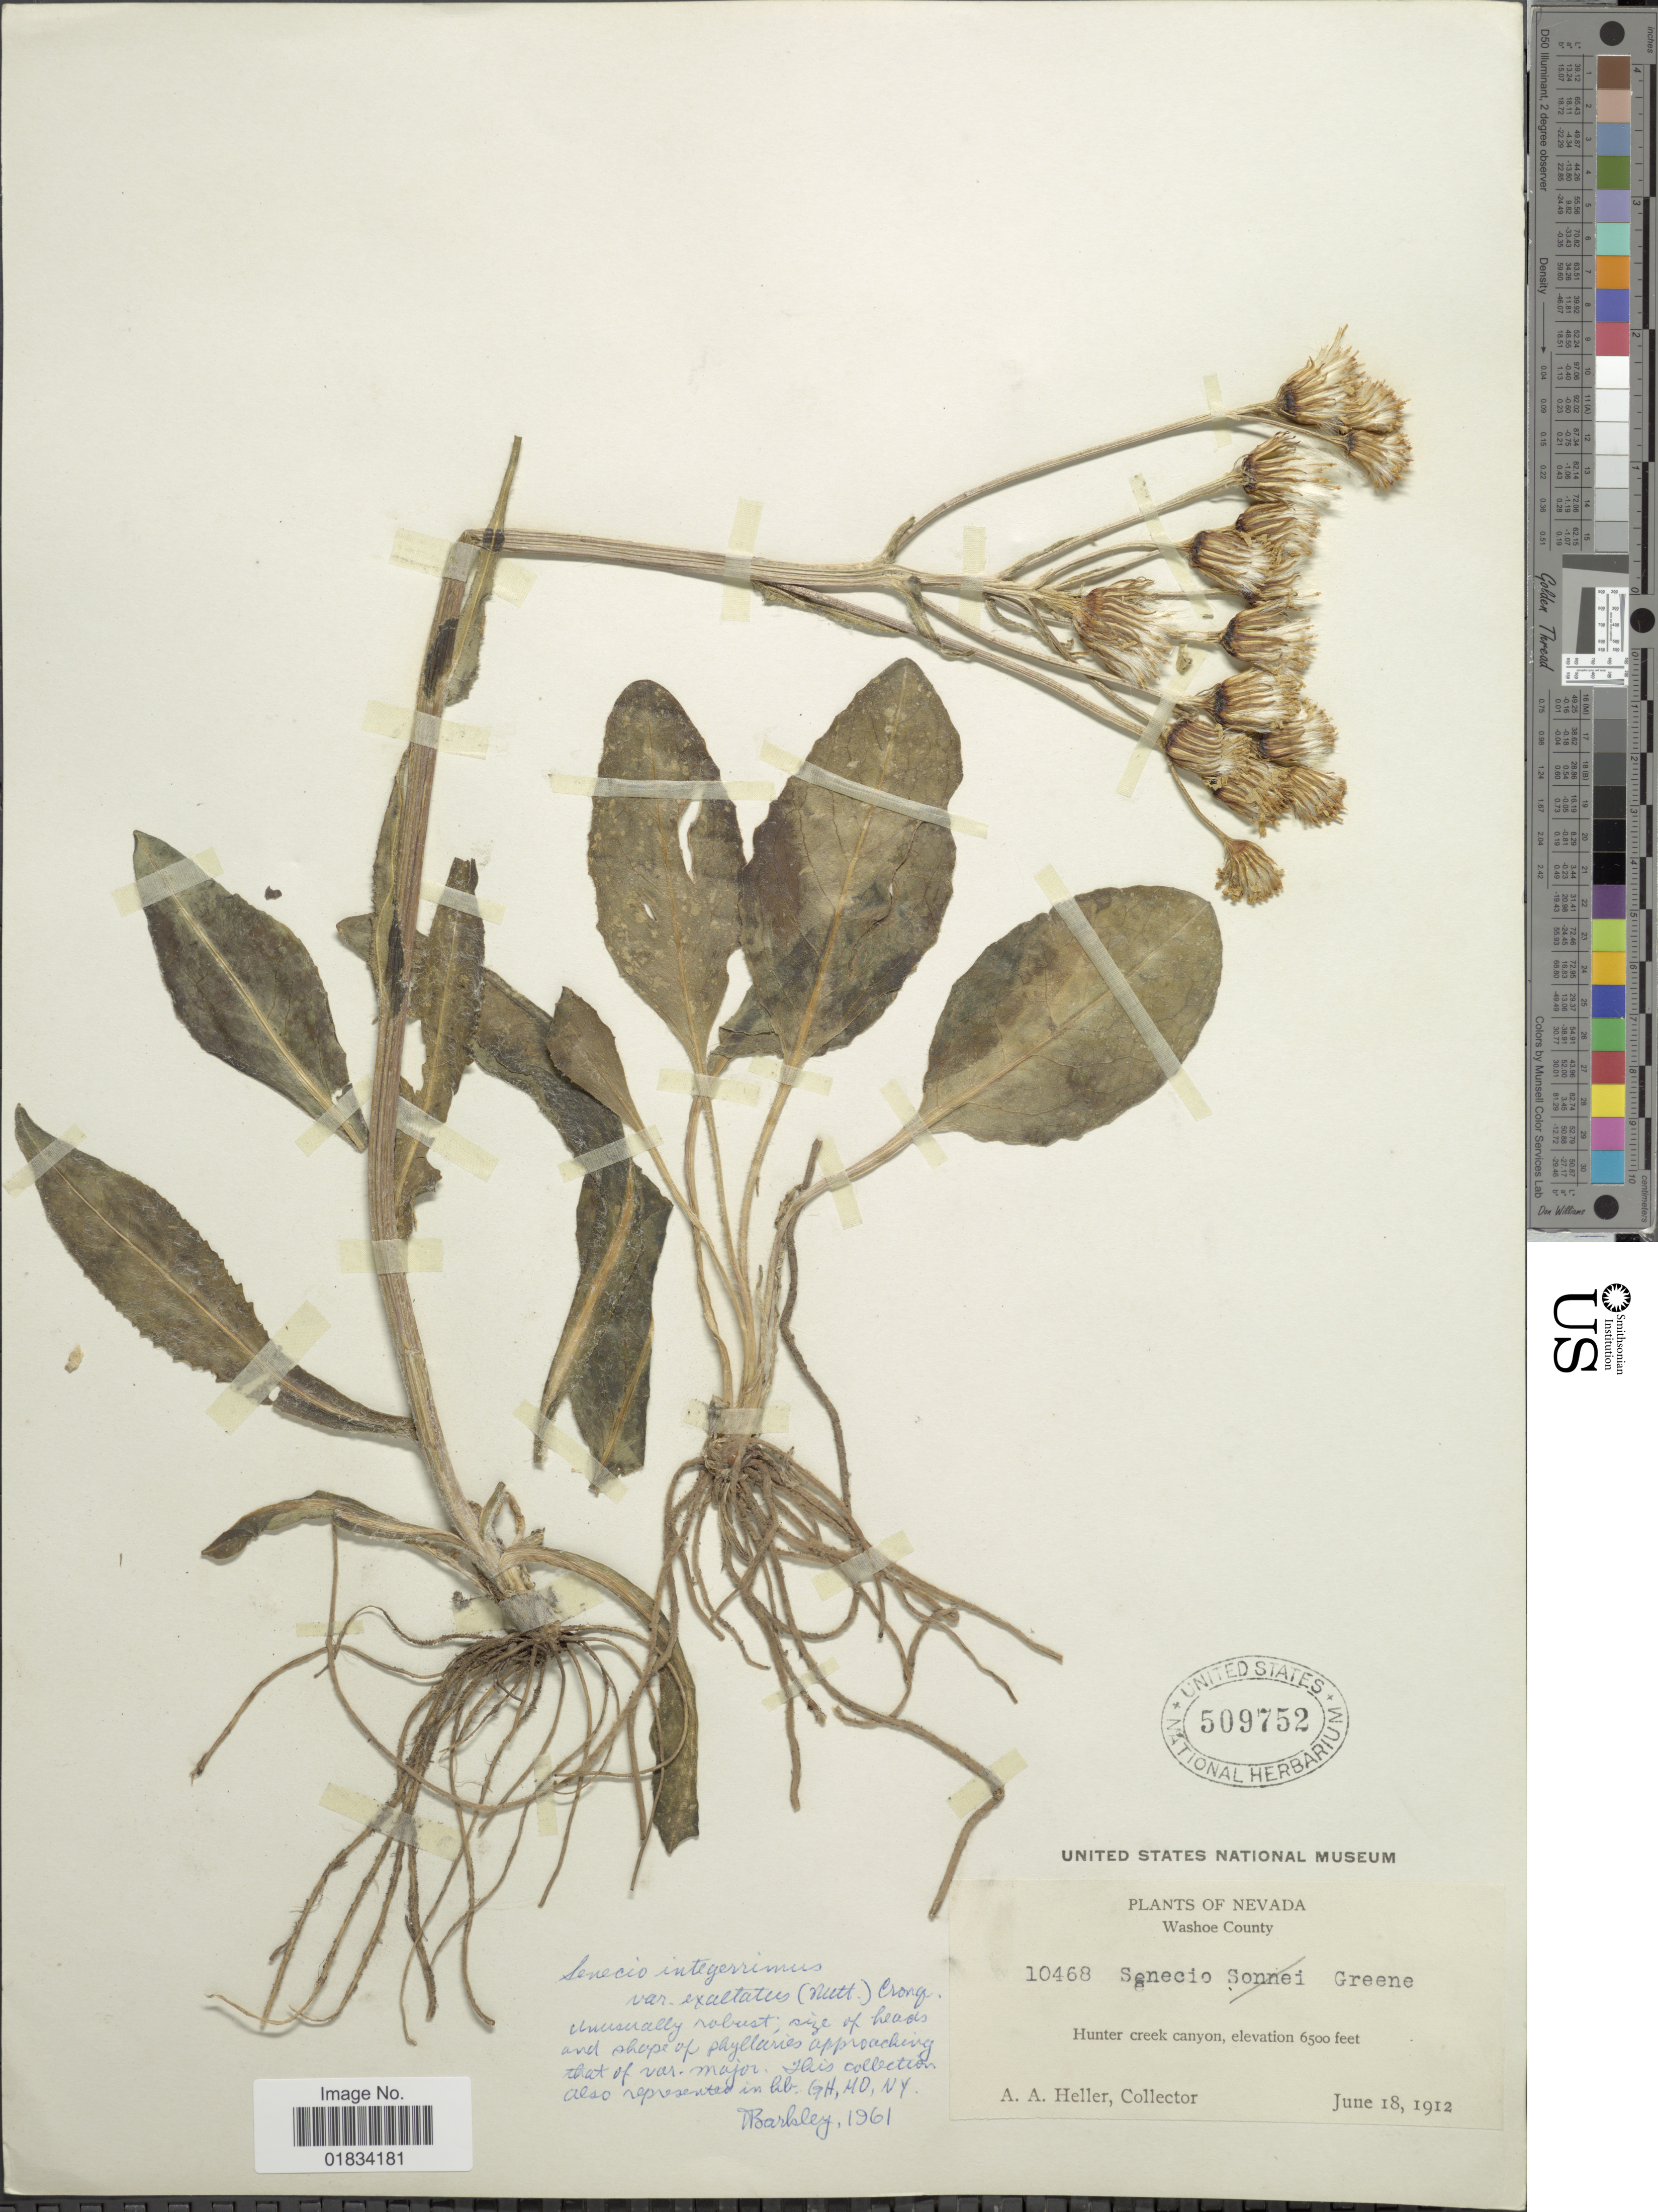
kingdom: Plantae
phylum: Tracheophyta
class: Magnoliopsida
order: Asterales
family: Asteraceae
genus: Senecio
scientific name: Senecio integerrimus var. exaltatus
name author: (Nutt.) Cronq.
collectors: A. A. Heller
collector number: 10468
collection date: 1912-06-18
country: United States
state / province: Nevada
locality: Washoe County, Hunter Creek canyon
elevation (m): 1981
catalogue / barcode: US 509752